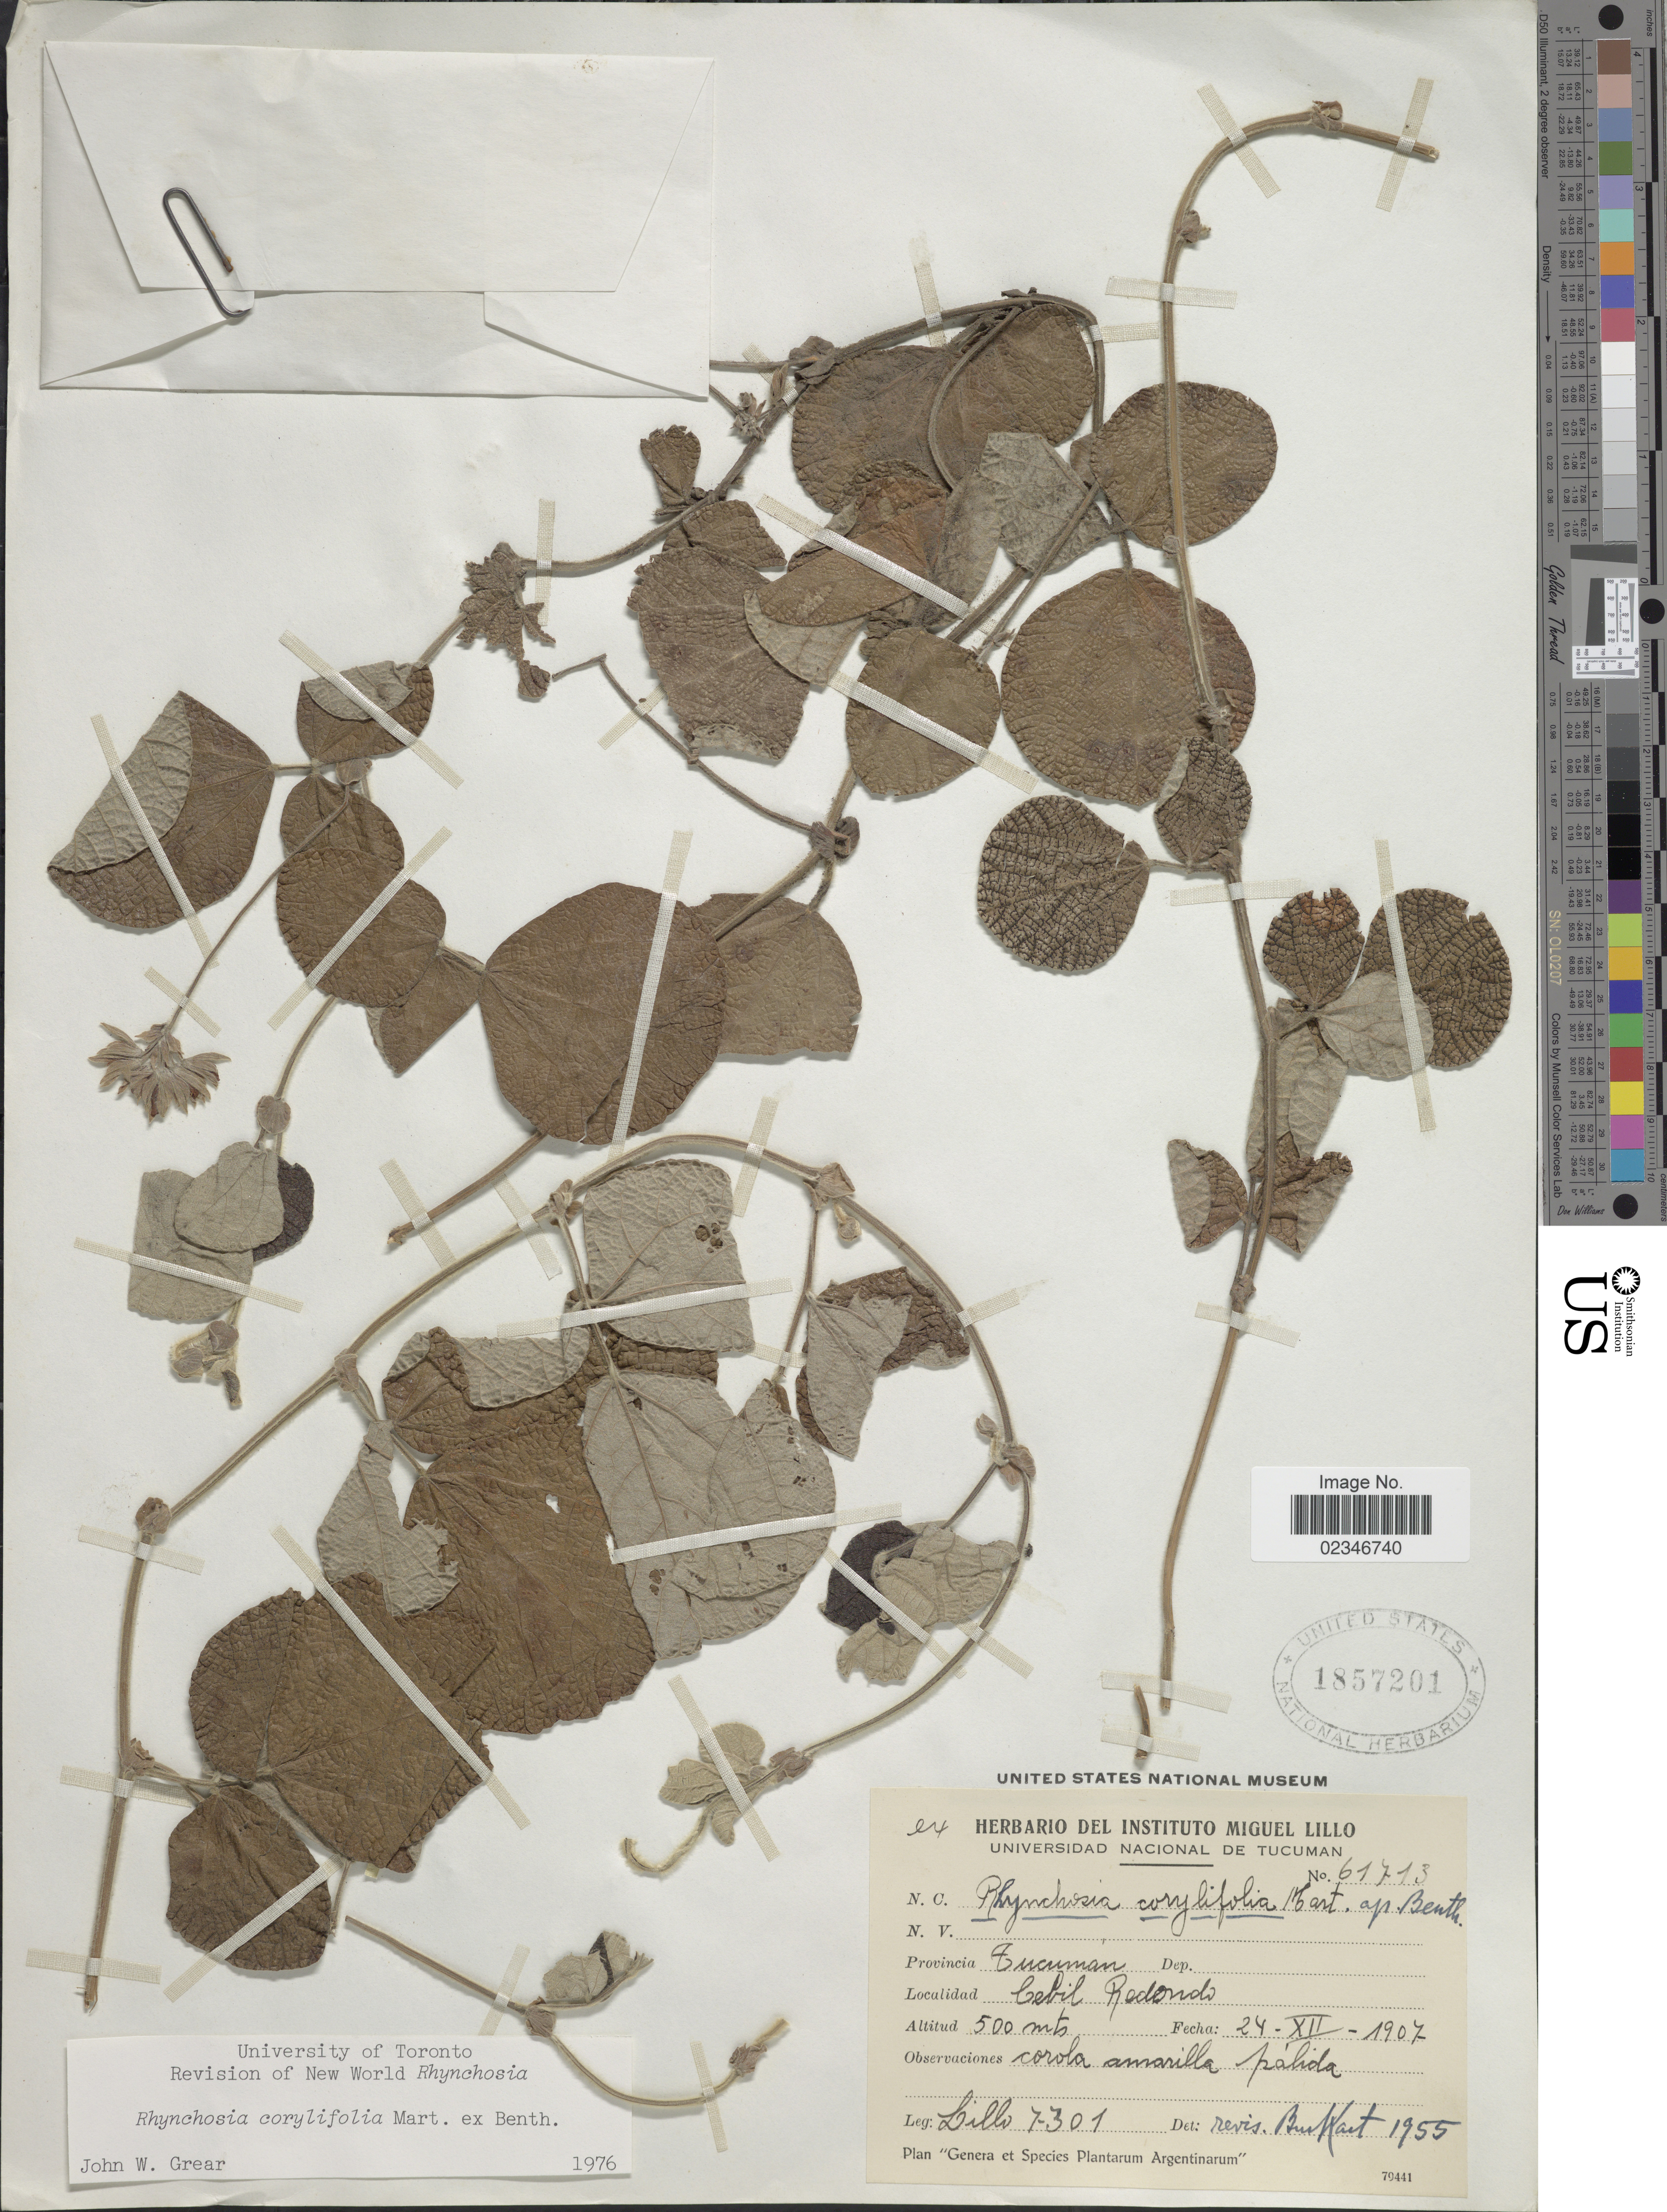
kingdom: Plantae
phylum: Tracheophyta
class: Magnoliopsida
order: Fabales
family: Fabaceae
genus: Rhynchosia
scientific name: Rhynchosia corylifolia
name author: Mart. ex Benth.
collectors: -. Lillo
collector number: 7301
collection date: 1907-12-24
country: Argentina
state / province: Tucuman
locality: Provincia Tucuman, Cebil Redondo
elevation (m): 500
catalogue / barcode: US 1857201